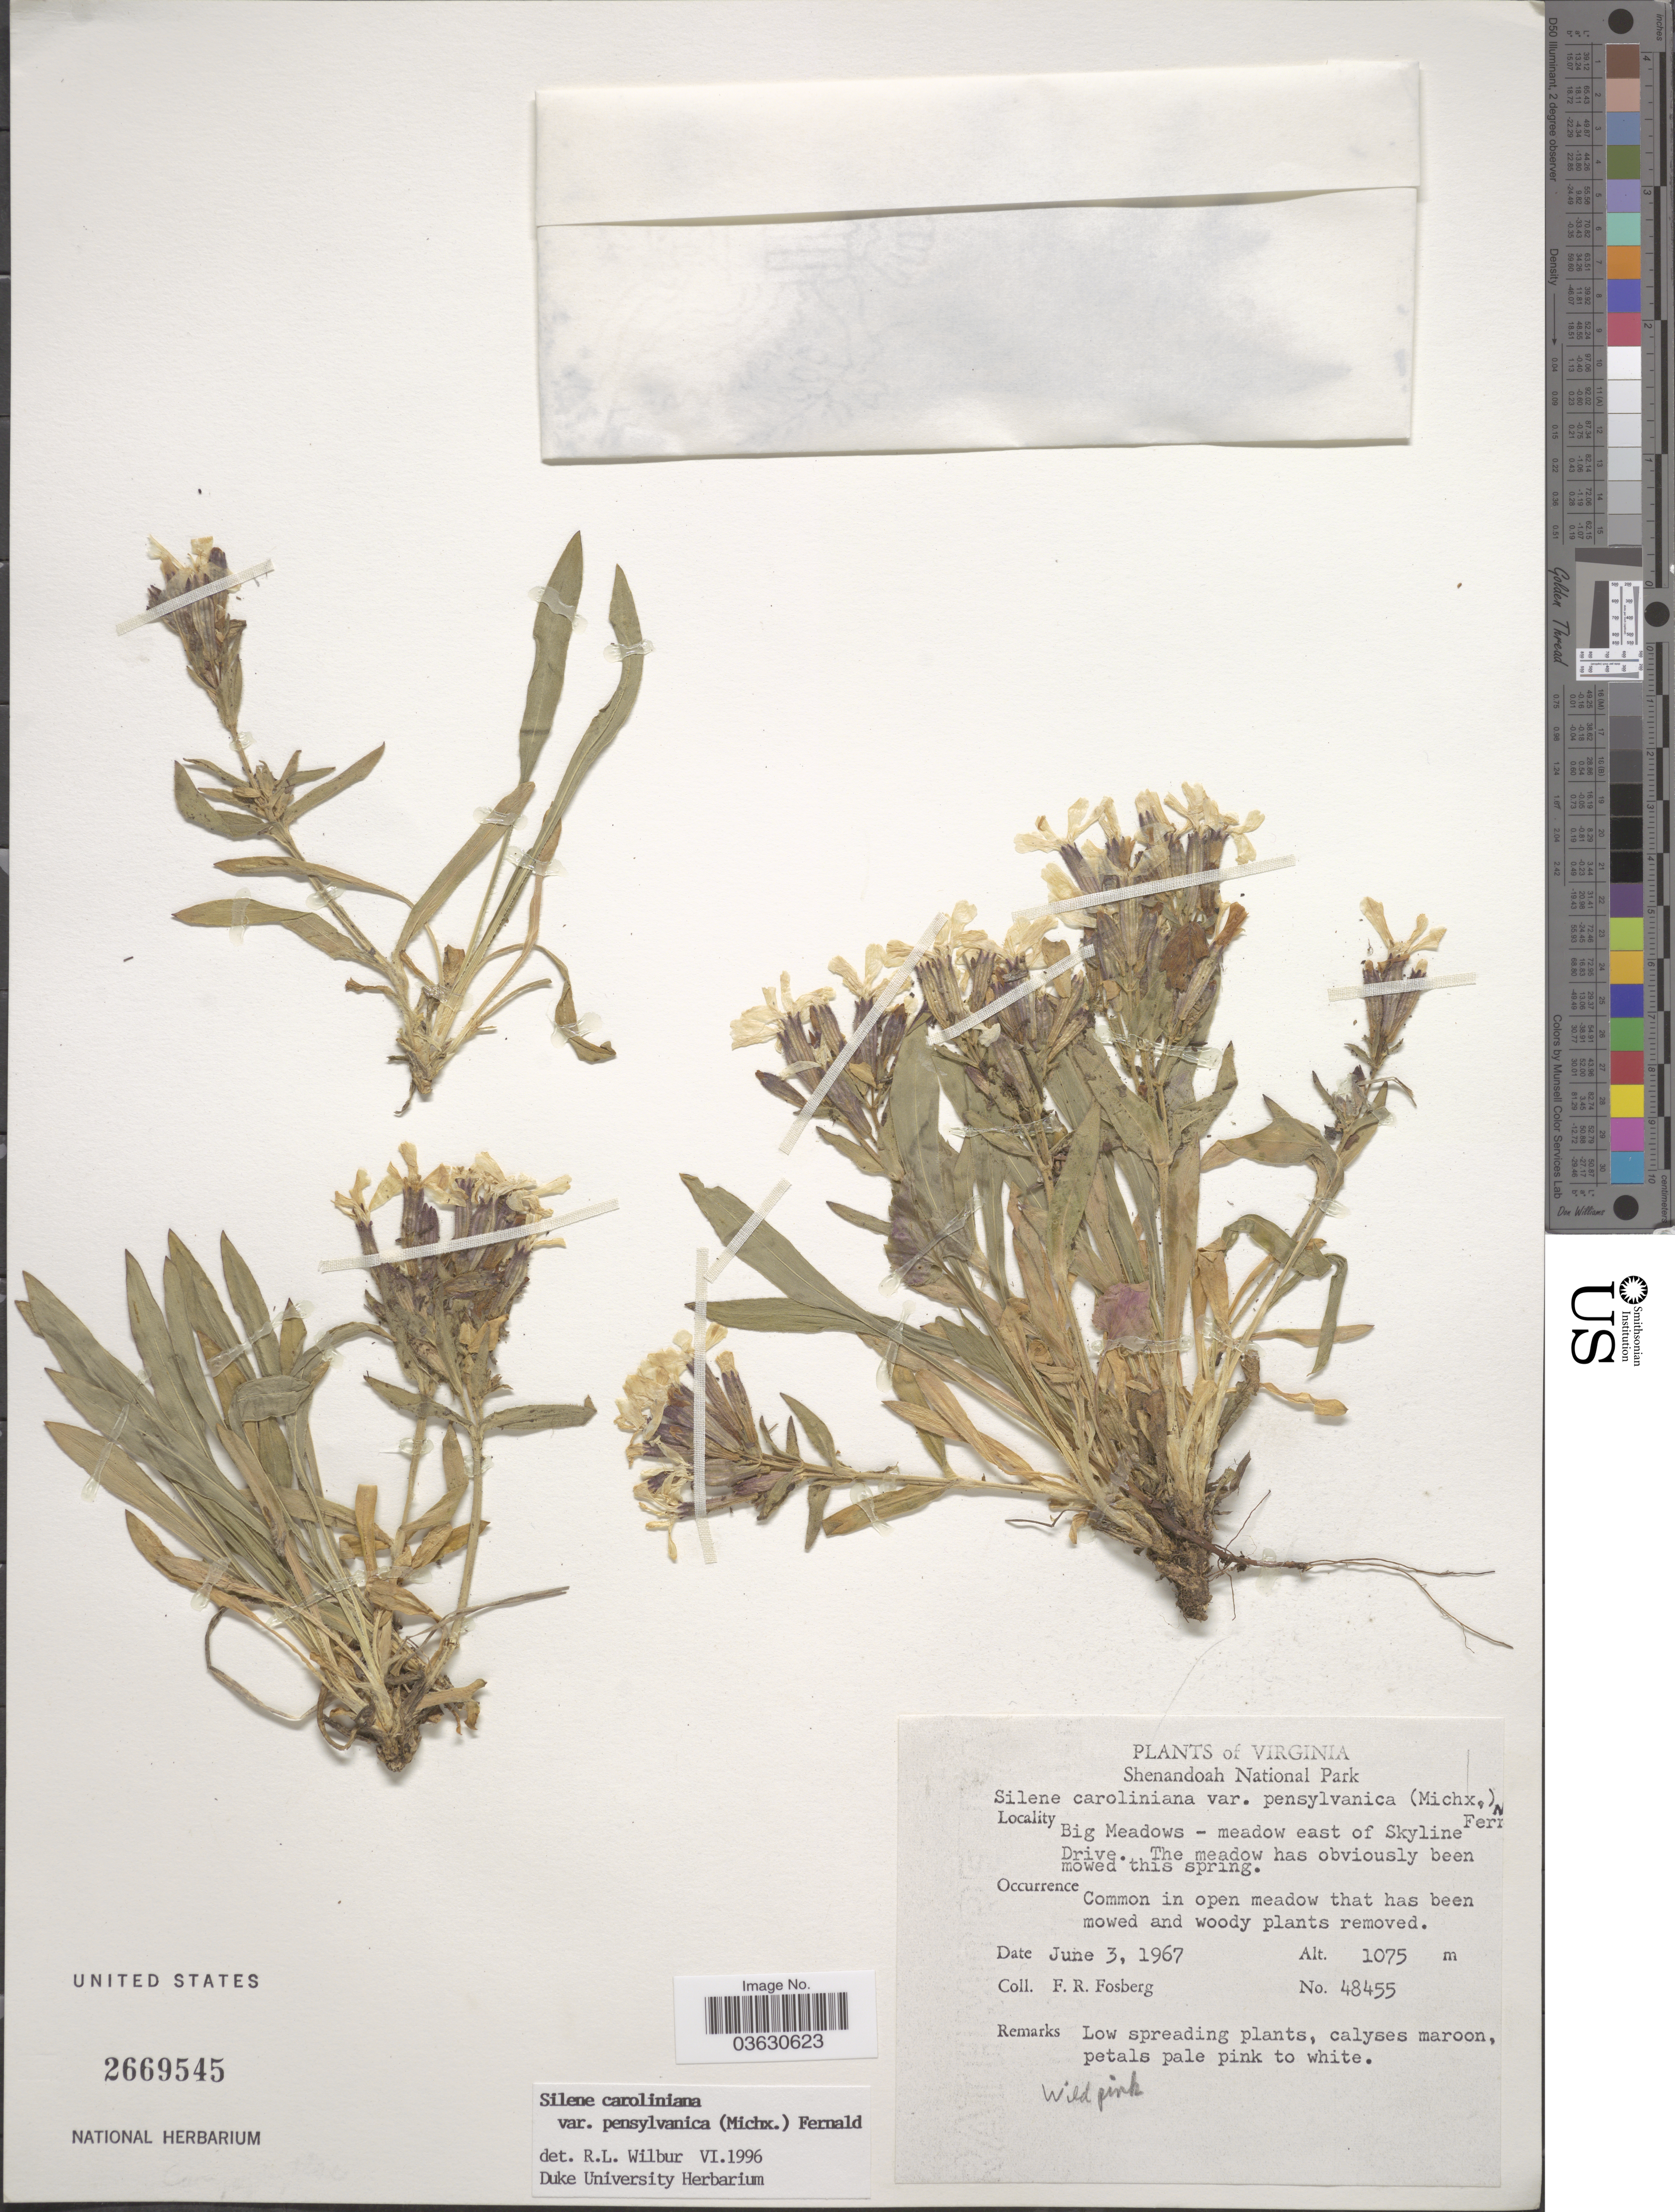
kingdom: Plantae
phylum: Tracheophyta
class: Magnoliopsida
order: Caryophyllales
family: Caryophyllaceae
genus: Silene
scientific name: Silene caroliniana var. pensylvanica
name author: (Michx.) Fernald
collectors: F. R. Fosberg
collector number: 48455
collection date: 1967-06-03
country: United States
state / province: Virginia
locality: Shenandoah National Park. Big Meadows - meadow east of Skyline Drive.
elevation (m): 1075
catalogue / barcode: US 2669545